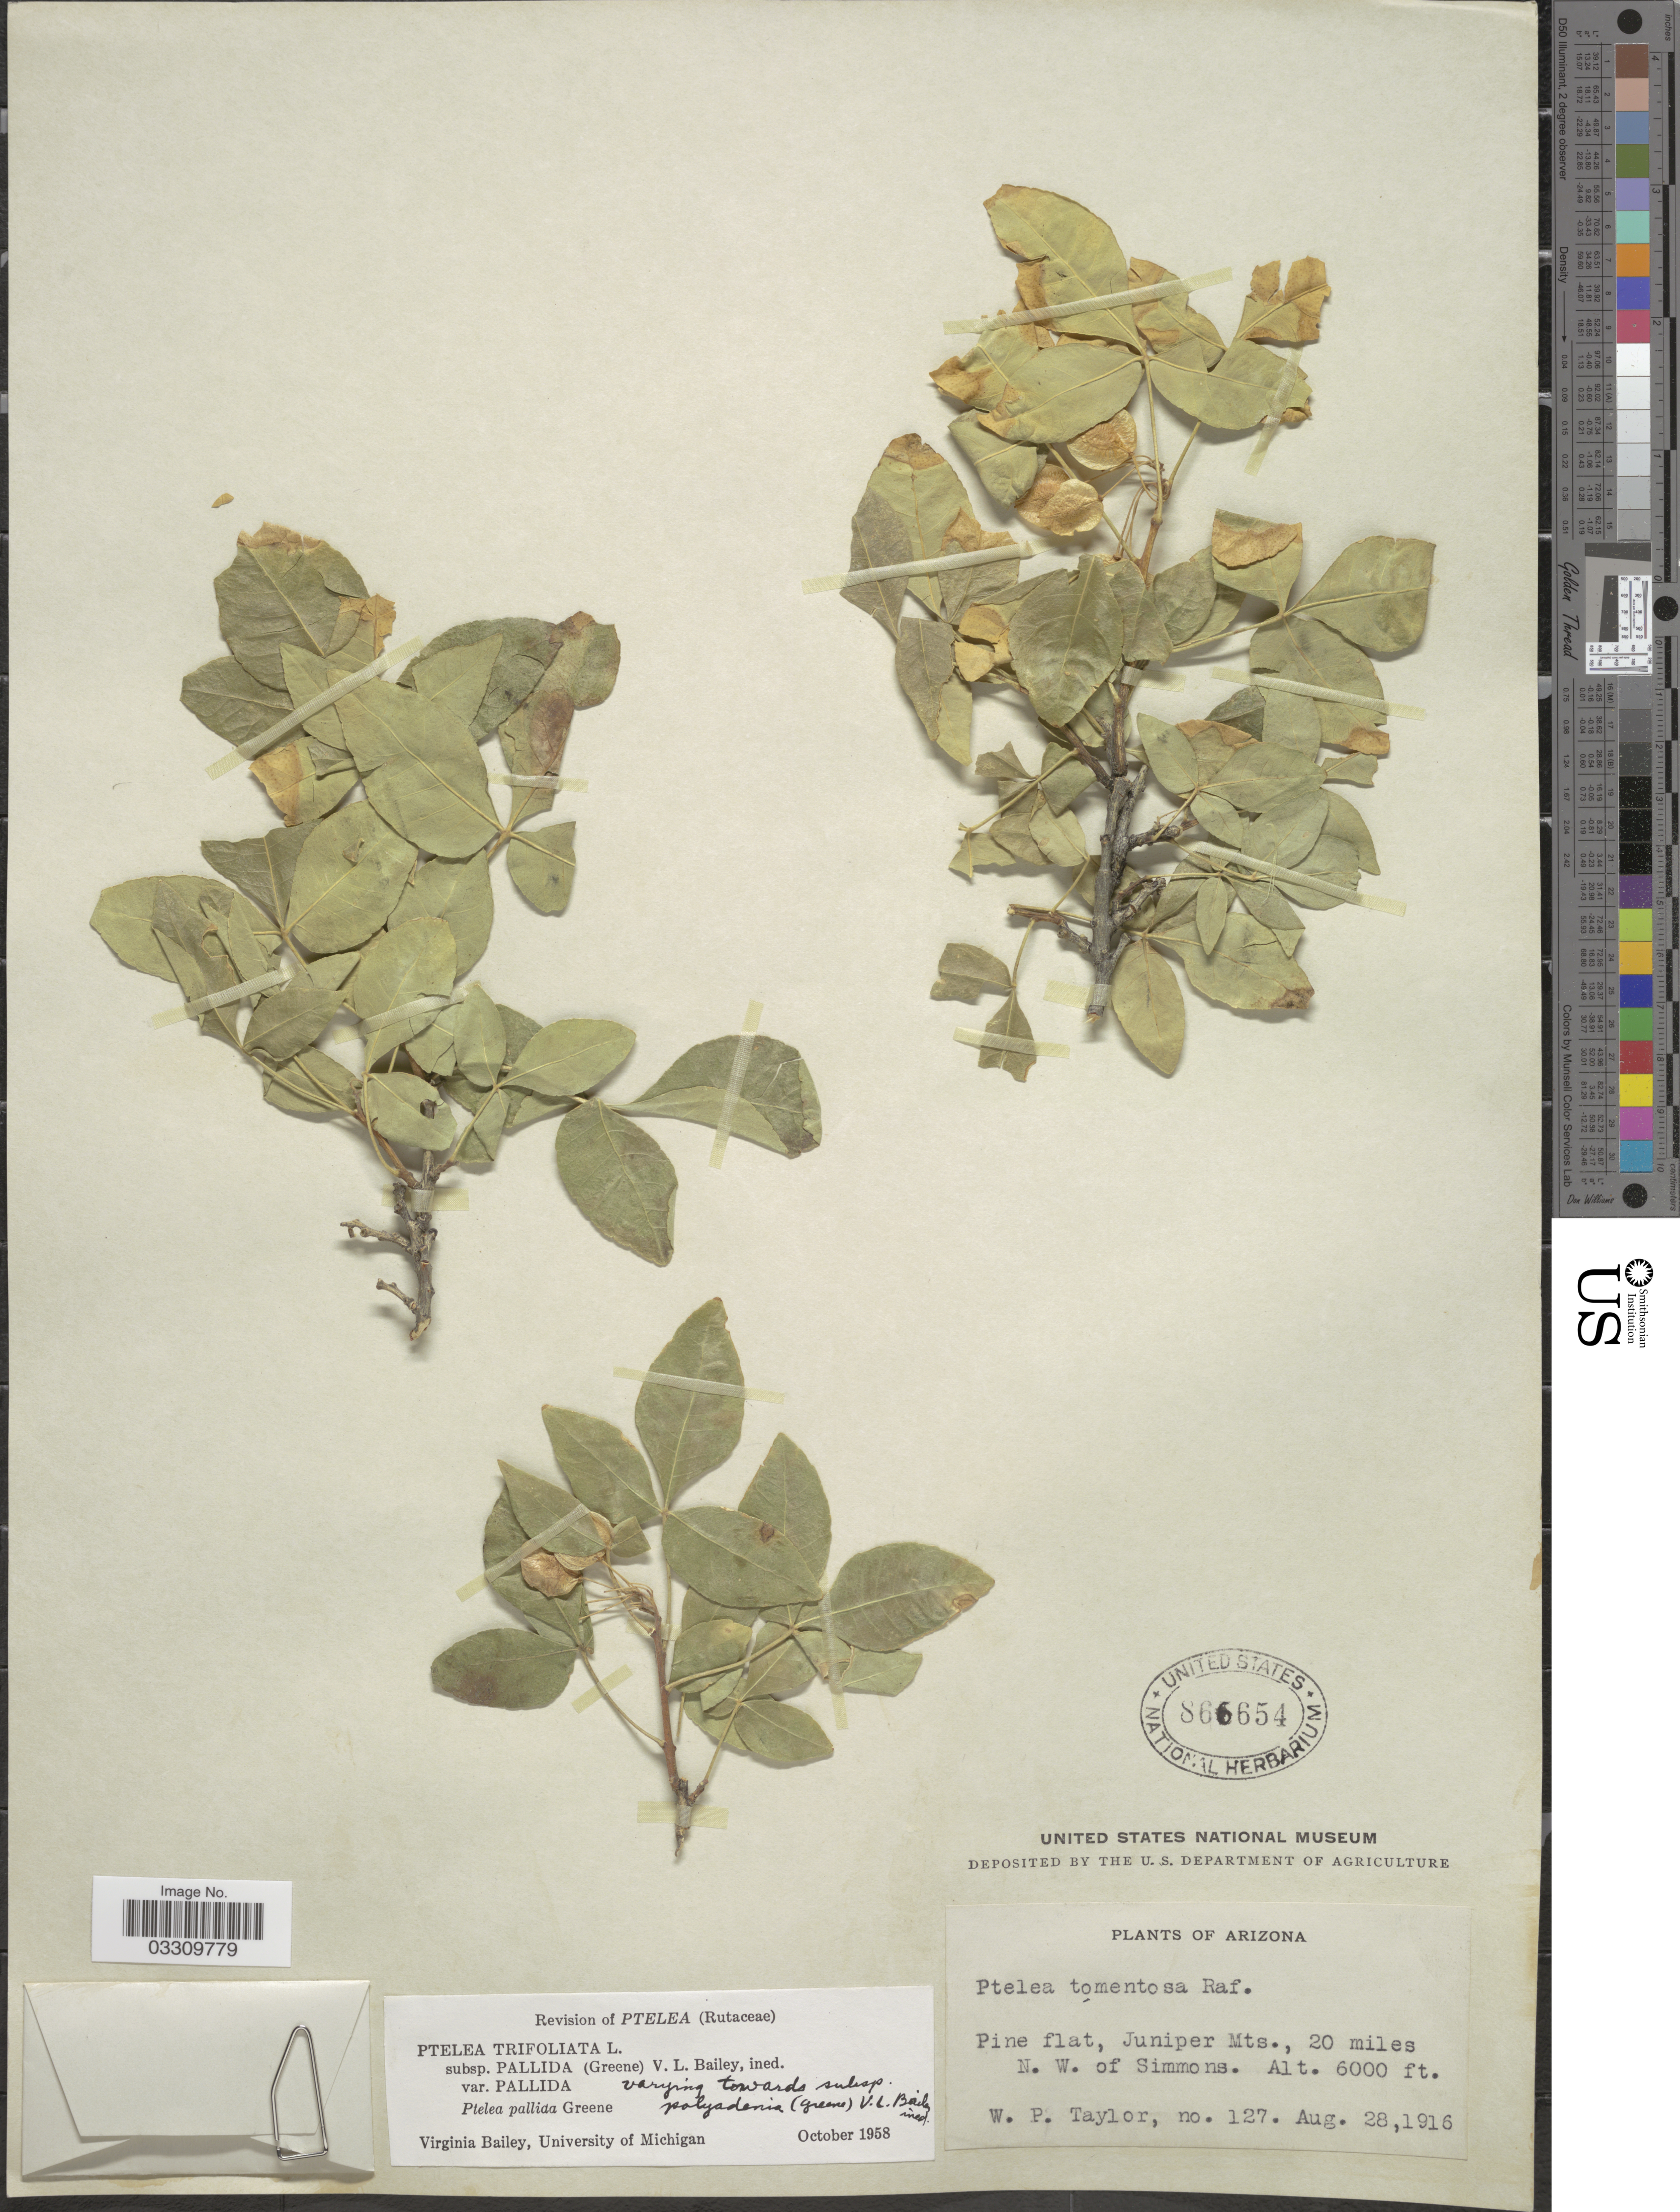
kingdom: Plantae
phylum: Tracheophyta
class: Magnoliopsida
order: Sapindales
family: Rutaceae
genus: Ptelea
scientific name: Ptelea trifoliata subsp. pallida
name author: (Greene) V. L. Bailey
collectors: W. P. Taylor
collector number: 127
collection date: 1916-08-28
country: United States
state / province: Arizona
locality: Juniper Mts., 20 miles N. W. of Simmons.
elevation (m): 1829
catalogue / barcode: US 866654